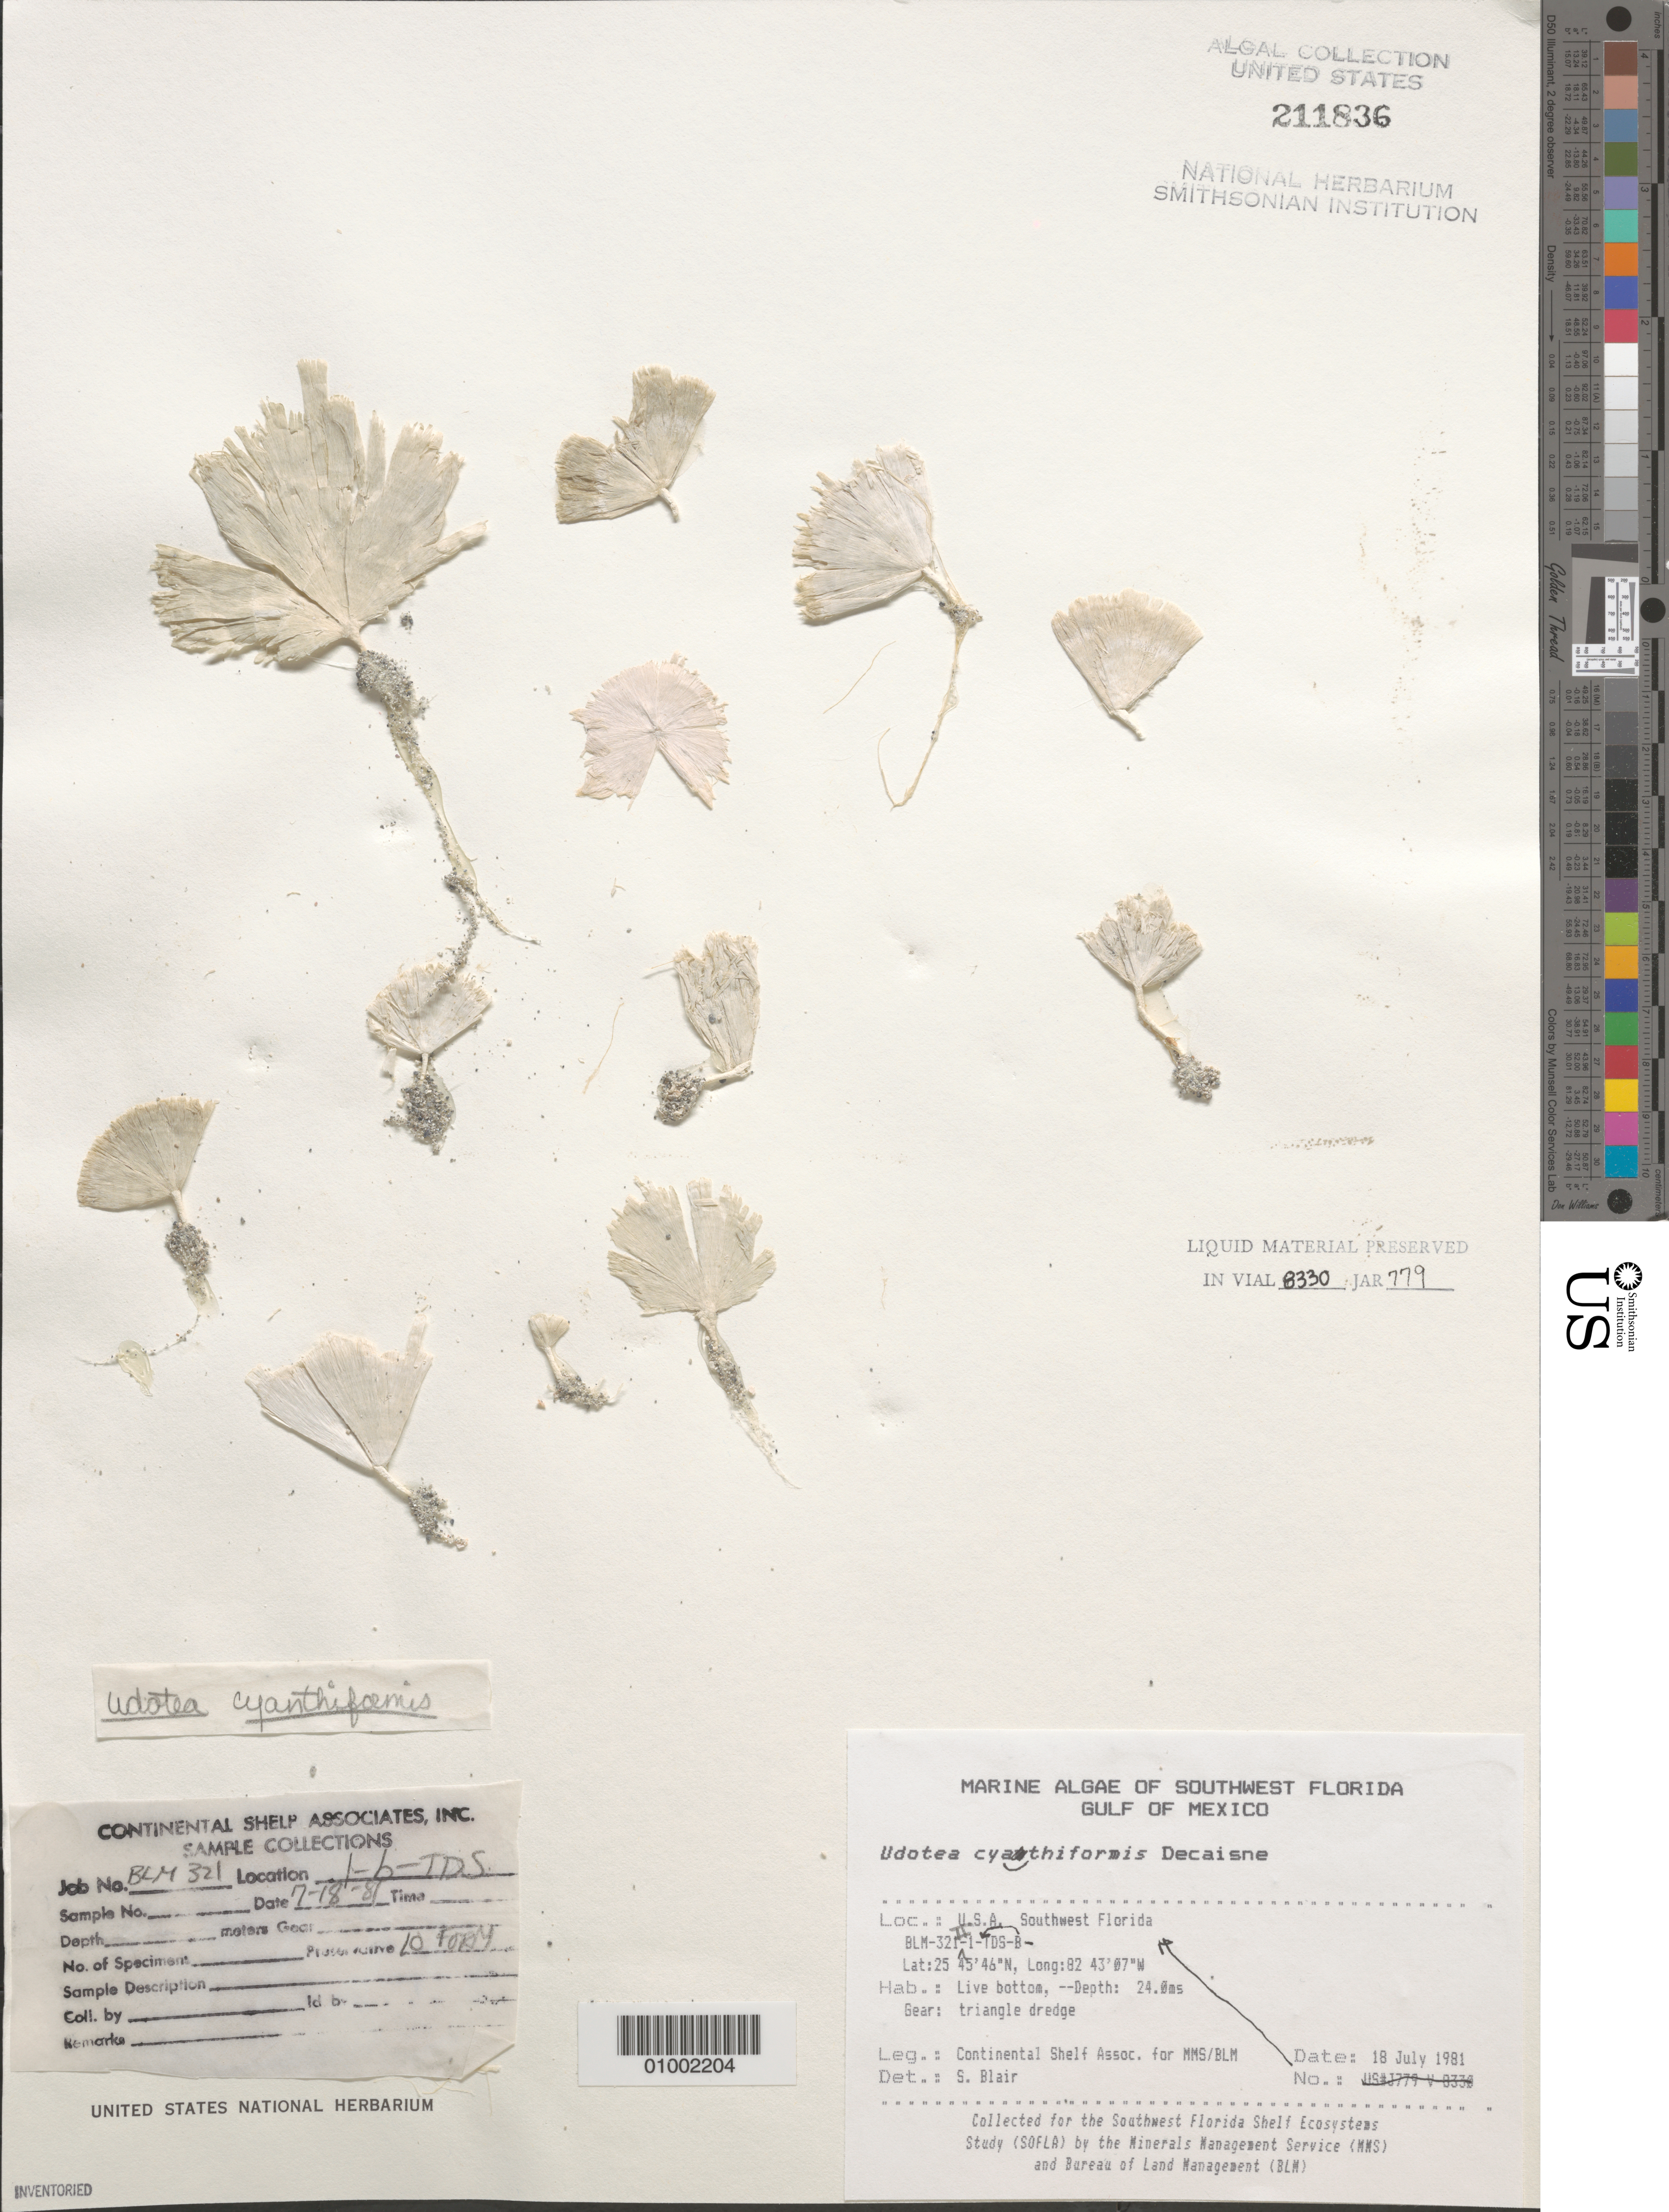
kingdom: Plantae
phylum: Chlorophyta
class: Ulvophyceae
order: Bryopsidales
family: Udoteaceae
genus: Udotea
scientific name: Udotea cyathiformis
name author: Decne.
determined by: Blair, S. M.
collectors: Continental Shelf Associates for the MMS/BLM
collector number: BLM-321-II-1-B-TDS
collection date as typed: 18 Jul 1981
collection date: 1981-07-18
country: United States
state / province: Florida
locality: Gulf of Mexico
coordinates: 26 45'46"N, 82 43'07"W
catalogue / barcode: US 211836